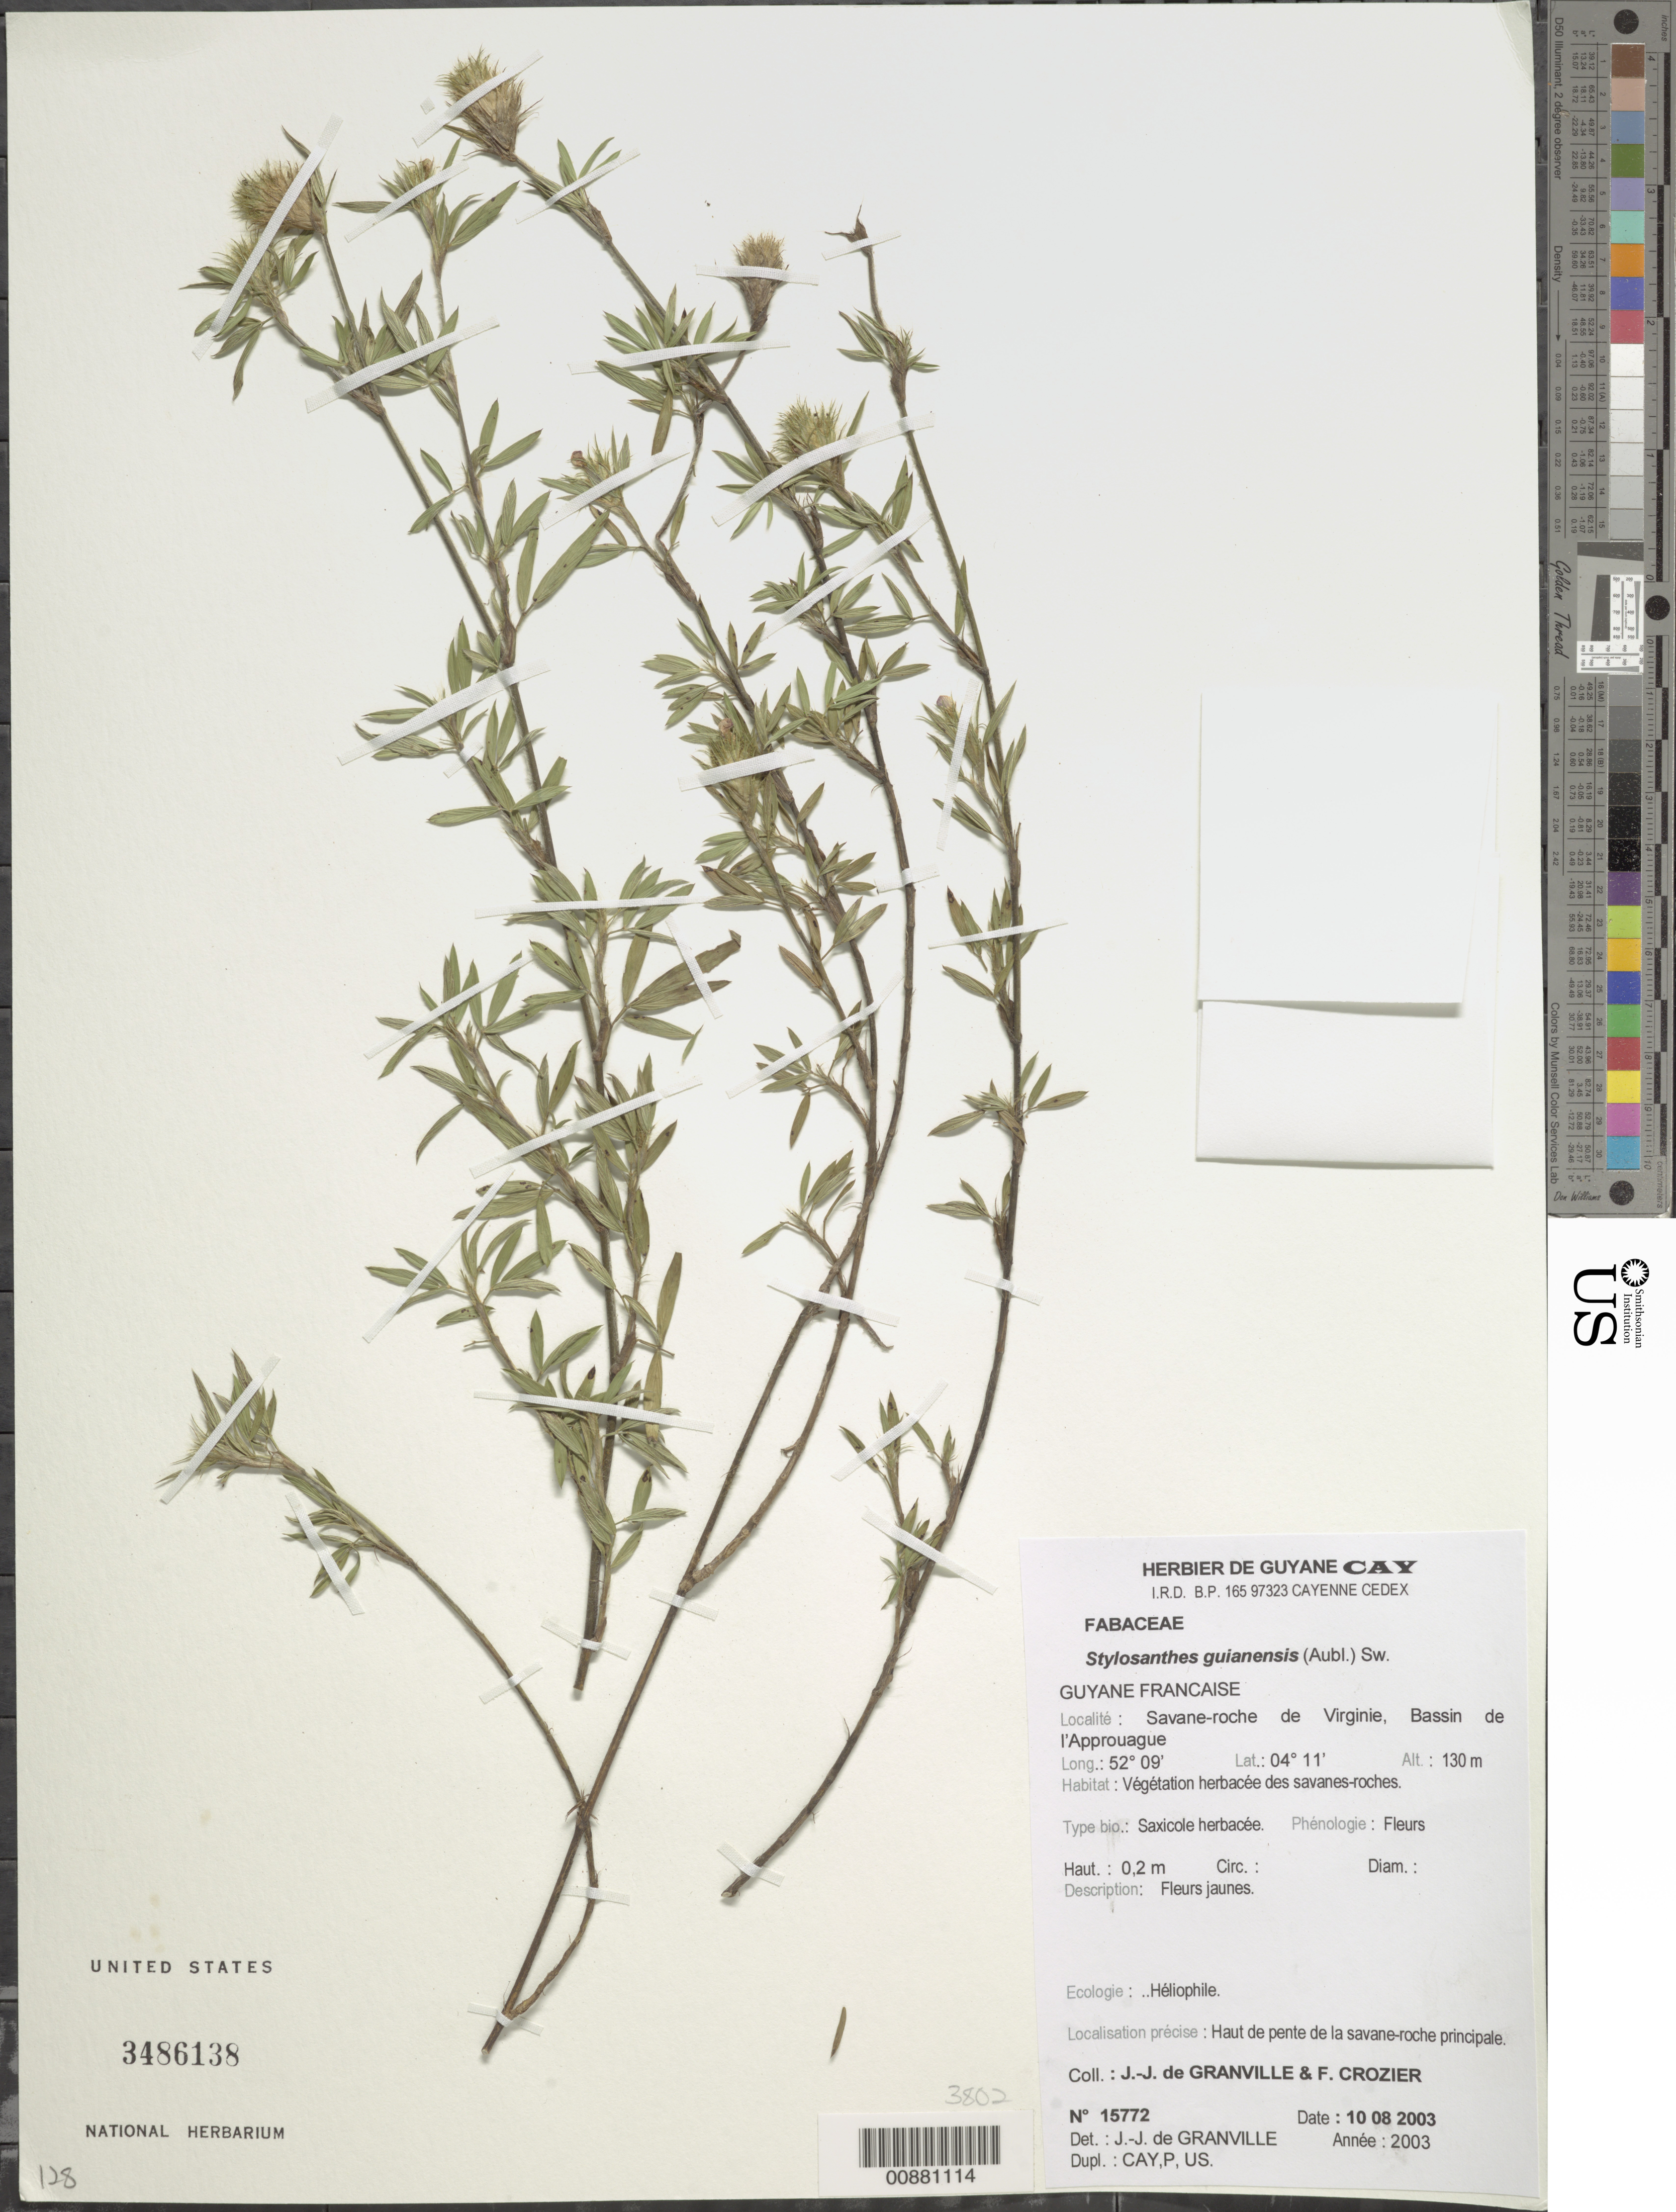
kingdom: Plantae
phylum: Tracheophyta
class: Magnoliopsida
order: Fabales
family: Fabaceae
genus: Stylosanthes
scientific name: Stylosanthes guianensis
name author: (Aubl.) Sw.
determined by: Granville, J. J. de, (CAY), Institut de Recherche pour le Developpement (IRD) (FRENCH GUIANA)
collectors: J.-J. de Granville & F. Crozier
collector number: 15772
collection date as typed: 10-Aug-03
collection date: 2003-08-10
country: French Guiana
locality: Savane-roche de Virginie, Bassin de l'Approuague; haut de pente de la savane-roche principale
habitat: Végétation herbacée des savanes-roches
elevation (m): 130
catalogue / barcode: US 3486138